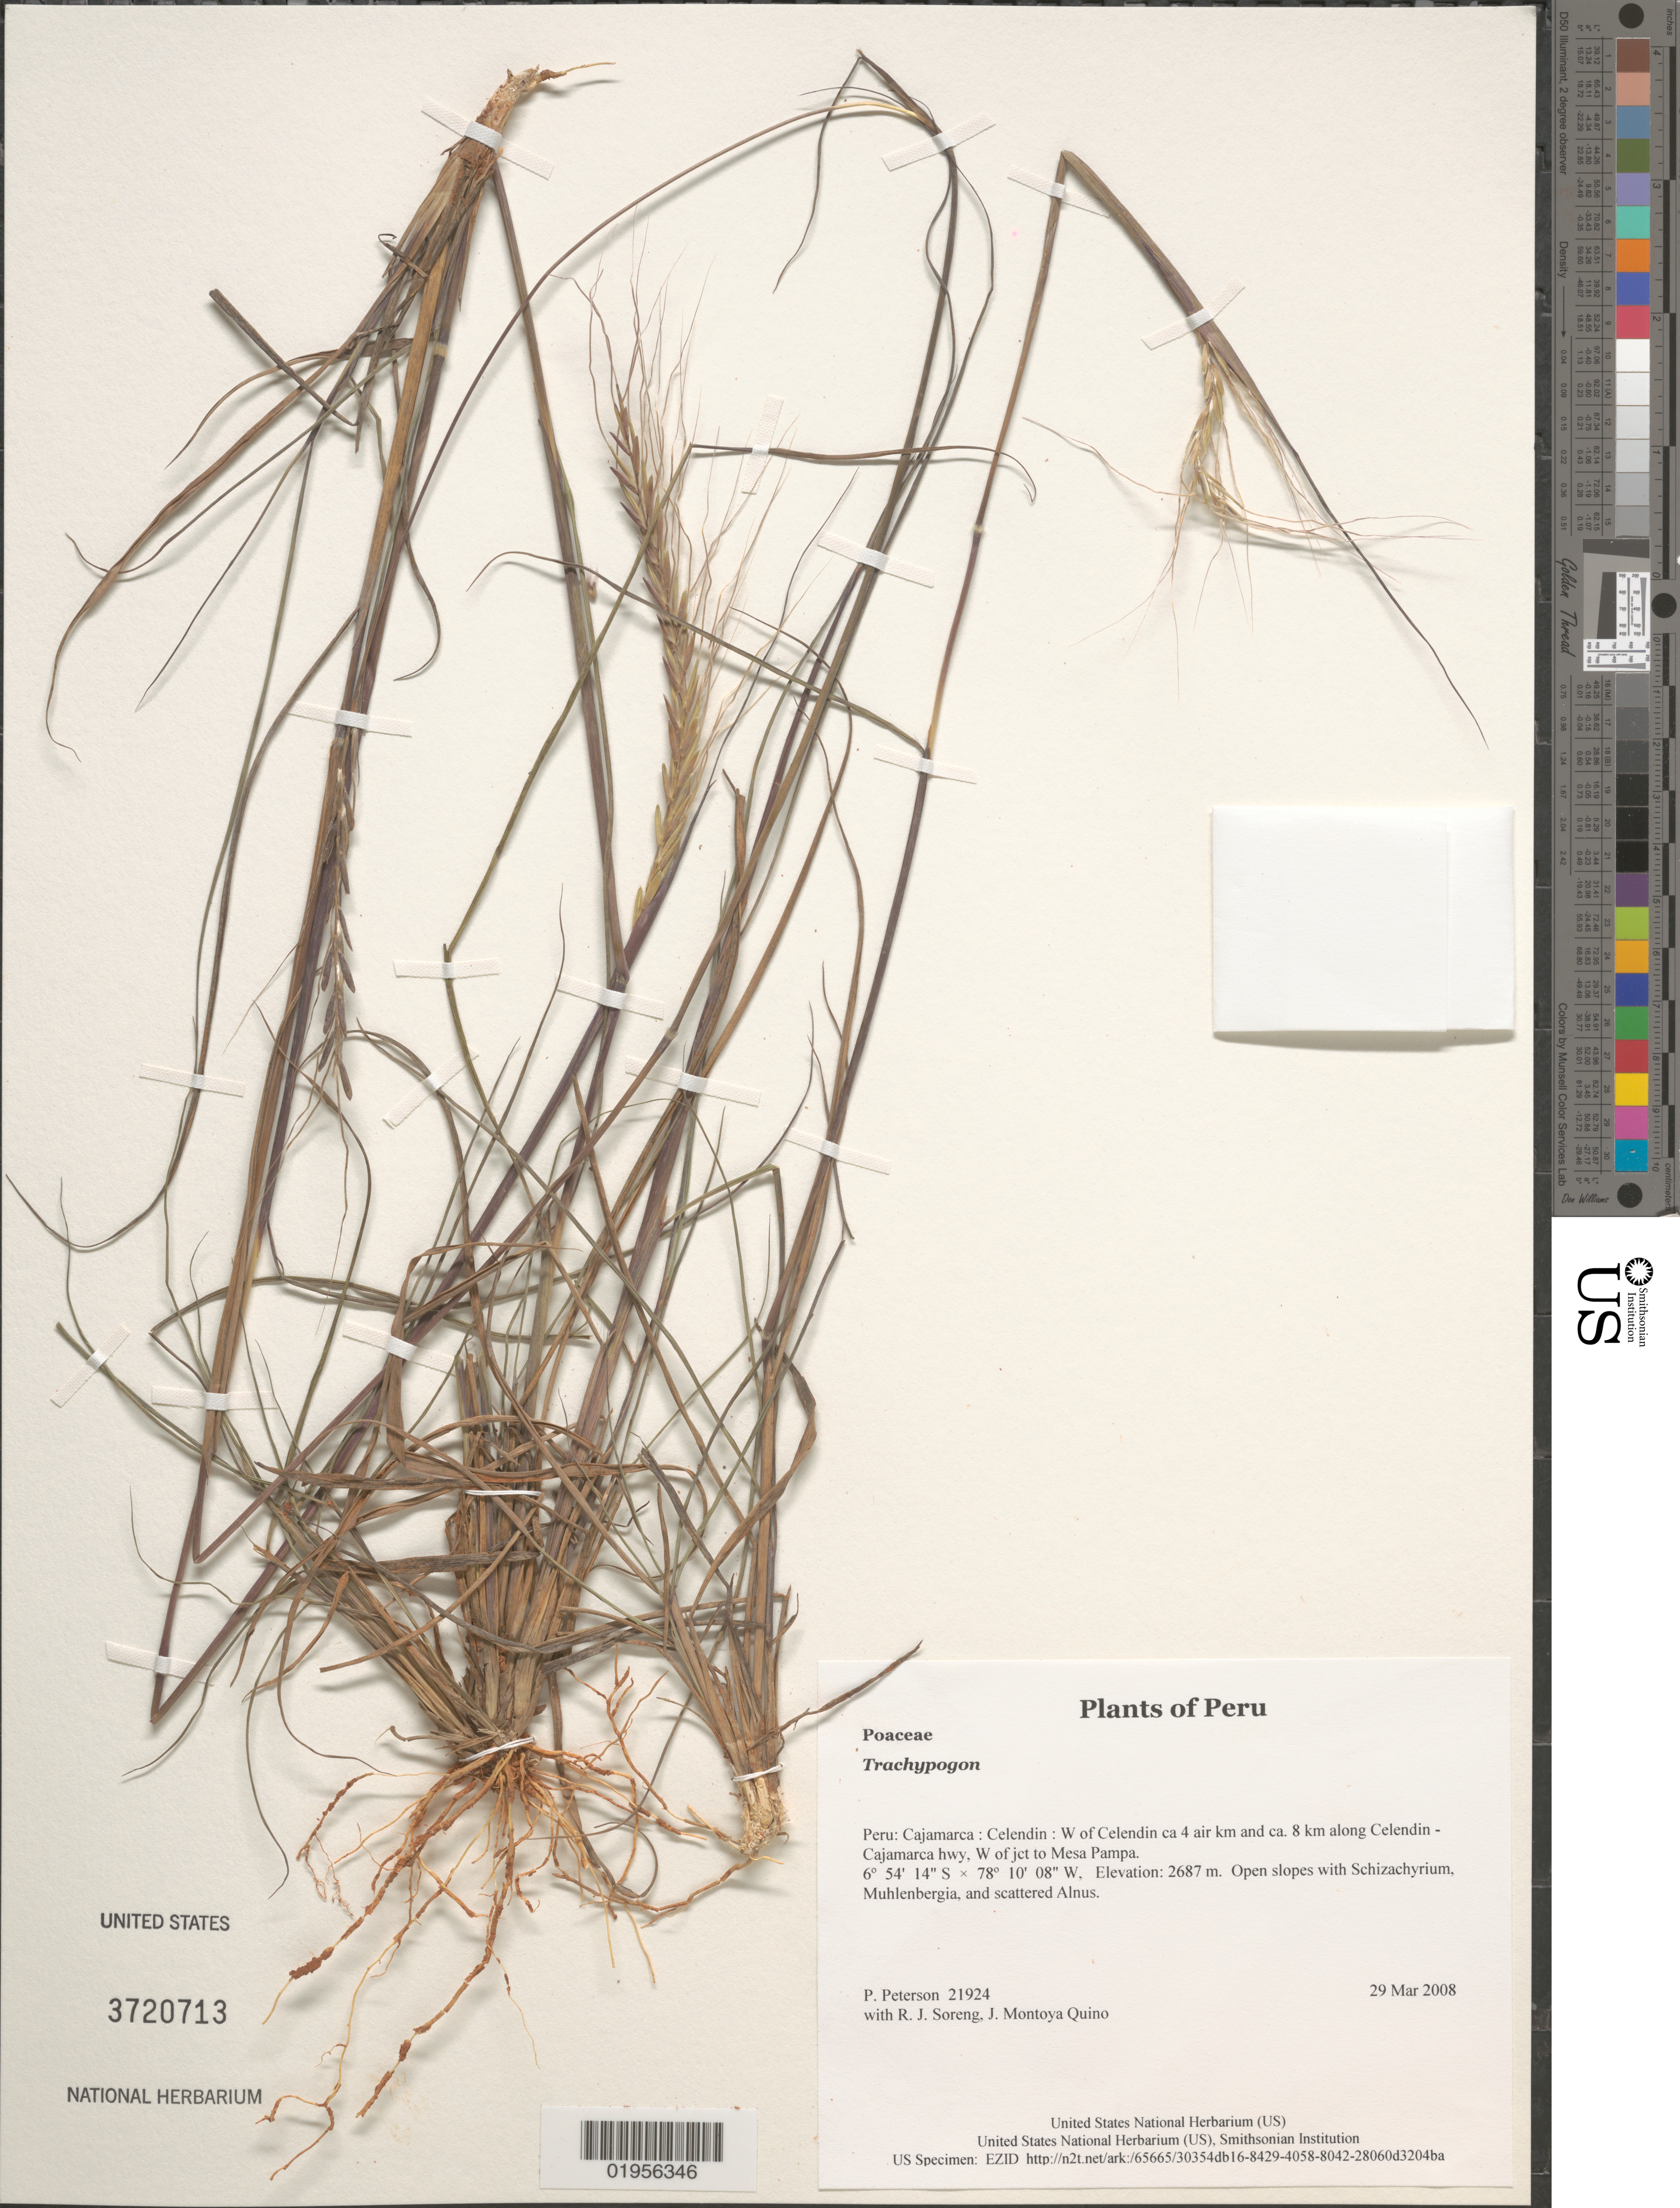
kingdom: Plantae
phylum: Tracheophyta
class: Liliopsida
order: Poales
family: Poaceae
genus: Trachypogon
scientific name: Trachypogon sp.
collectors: P. M. Peterson, R. J. Soreng & J. Montoya Quino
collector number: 21924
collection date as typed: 29 Mar 2008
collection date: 2008-03-29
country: Peru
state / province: Cajamarca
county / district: Celendín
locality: W of Celendin ca 4 air km and ca. 8 km along Celendin - Cajamarca hwy, W of jct to Mesa Pampa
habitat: Open slopes with Schizachyrium, Muhlenbergia, and scattered Alnus.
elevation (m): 2687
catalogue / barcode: US 3720713